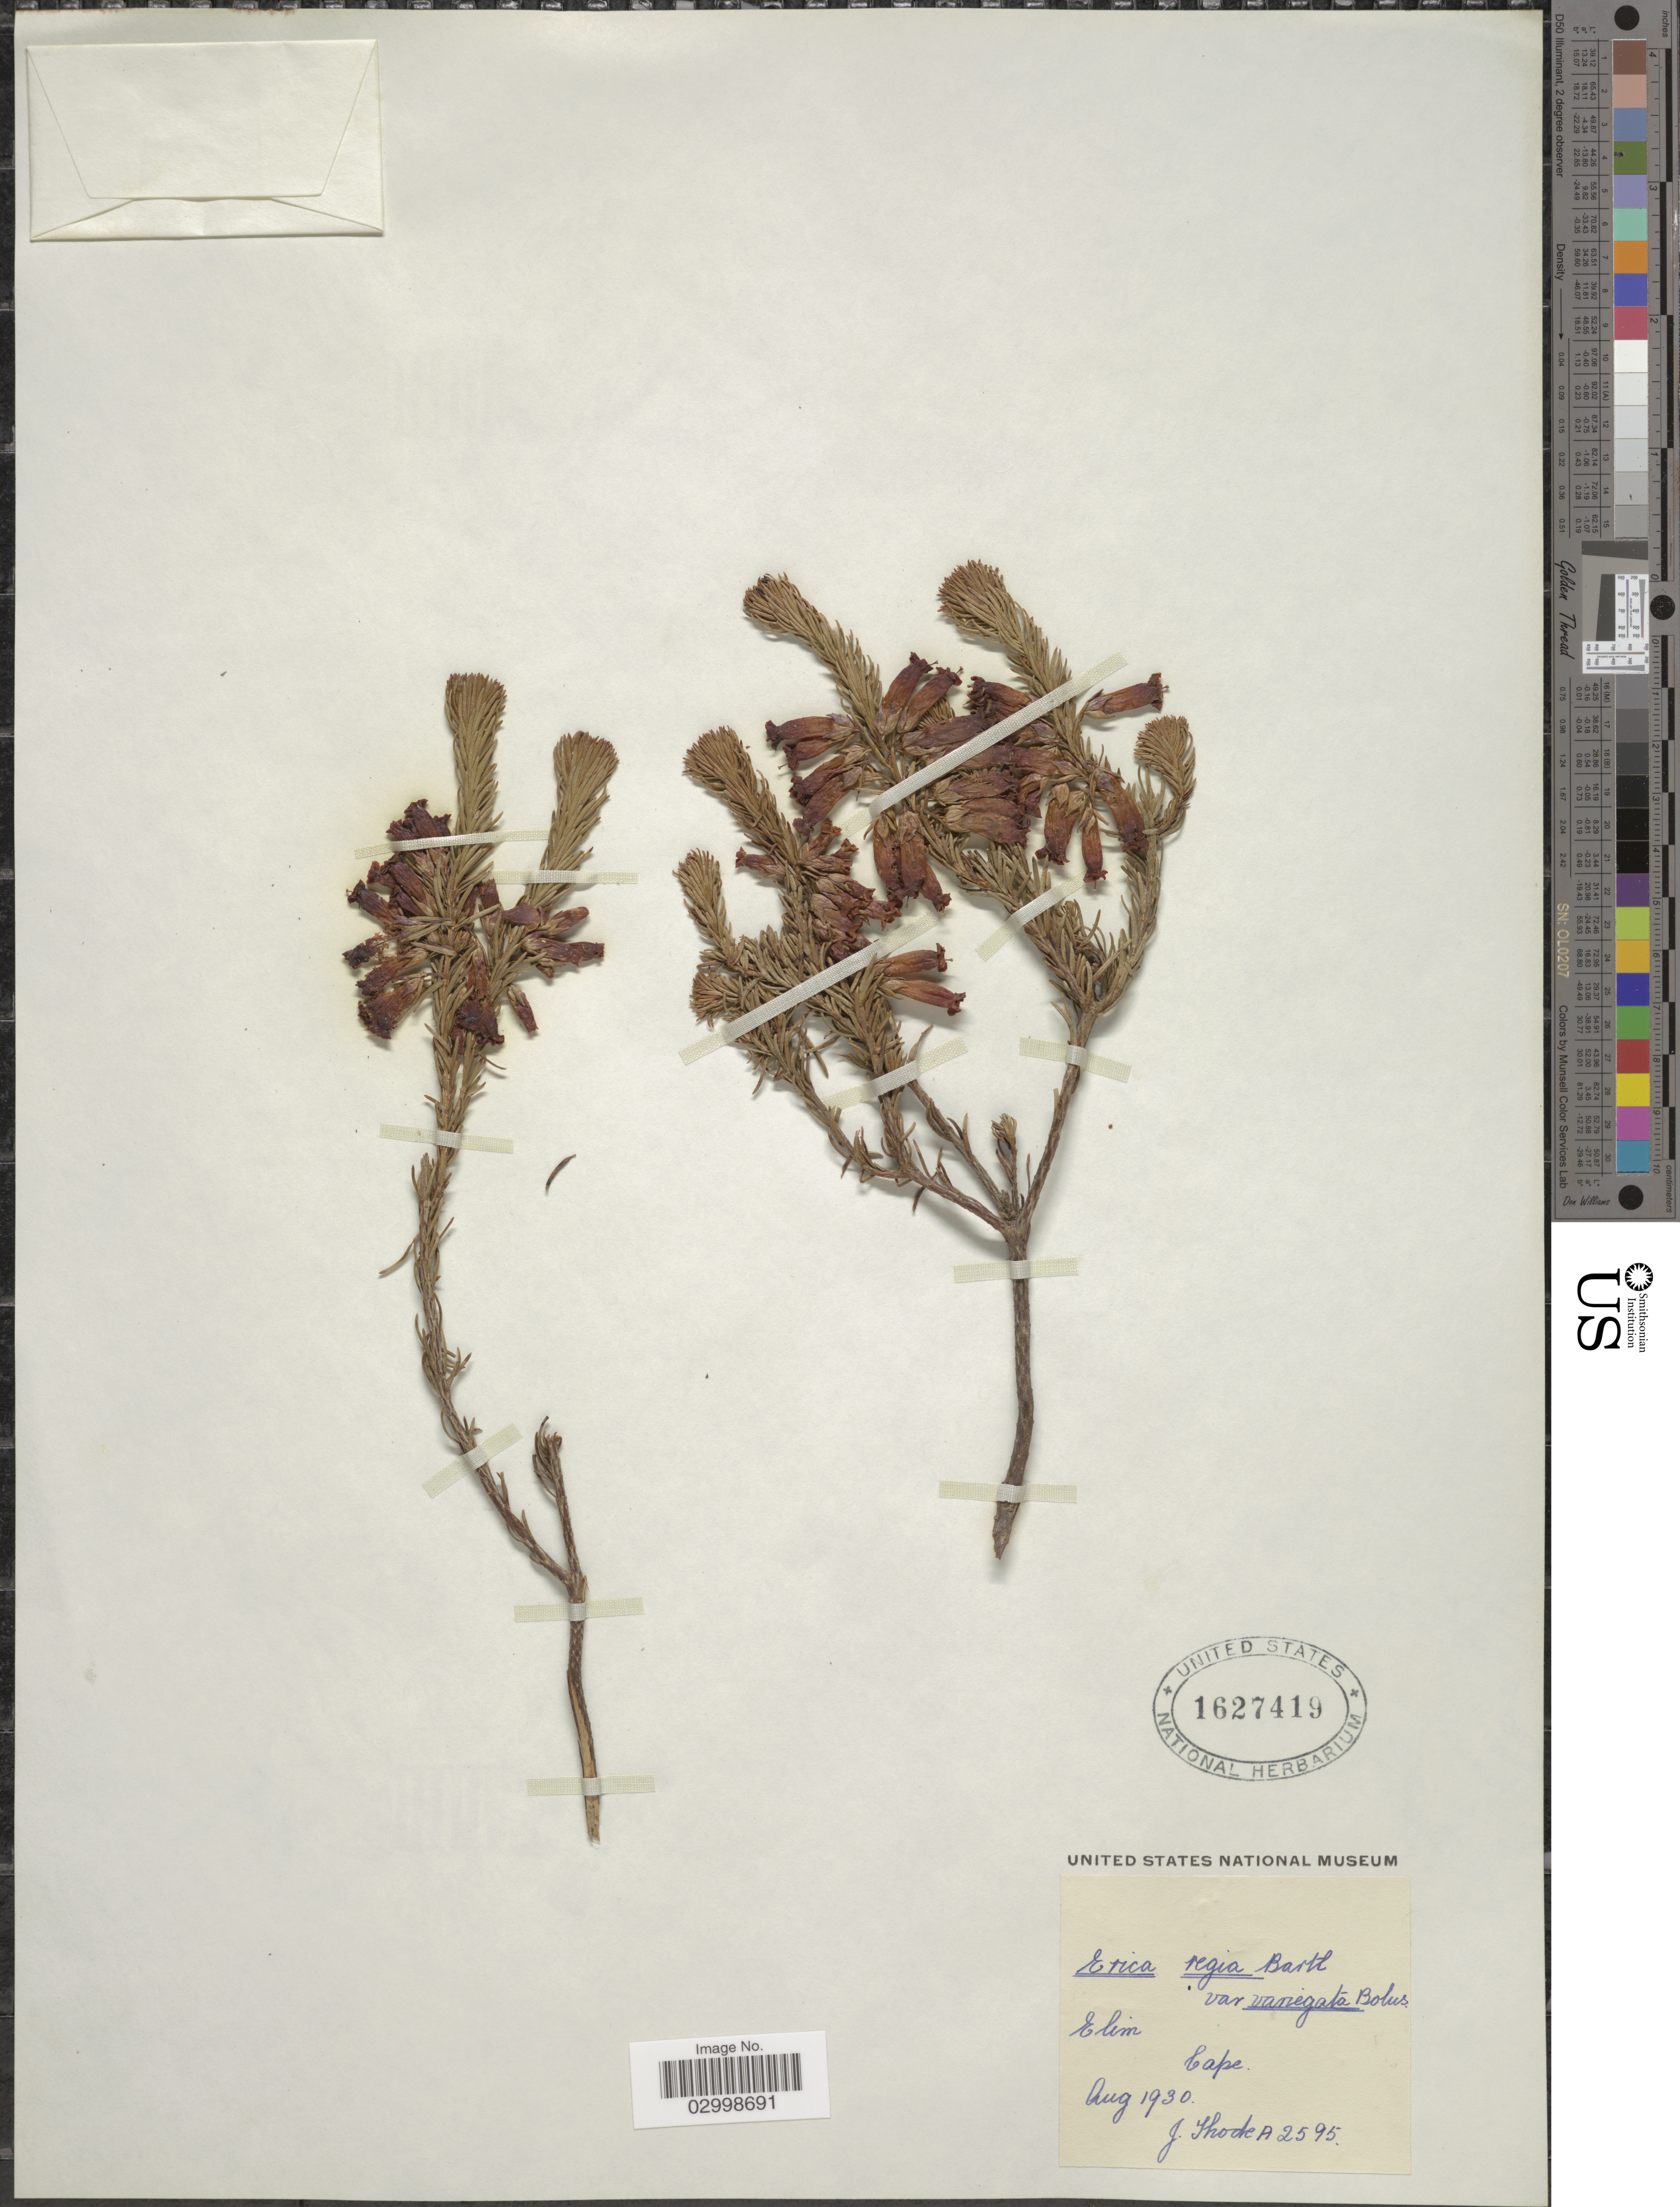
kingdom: Plantae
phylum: Tracheophyta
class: Magnoliopsida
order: Ericales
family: Ericaceae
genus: Erica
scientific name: Erica regia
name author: Bartl.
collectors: J. Thode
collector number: A2595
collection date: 1930-08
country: South Africa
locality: Elim. Cape.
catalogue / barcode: US 1627419